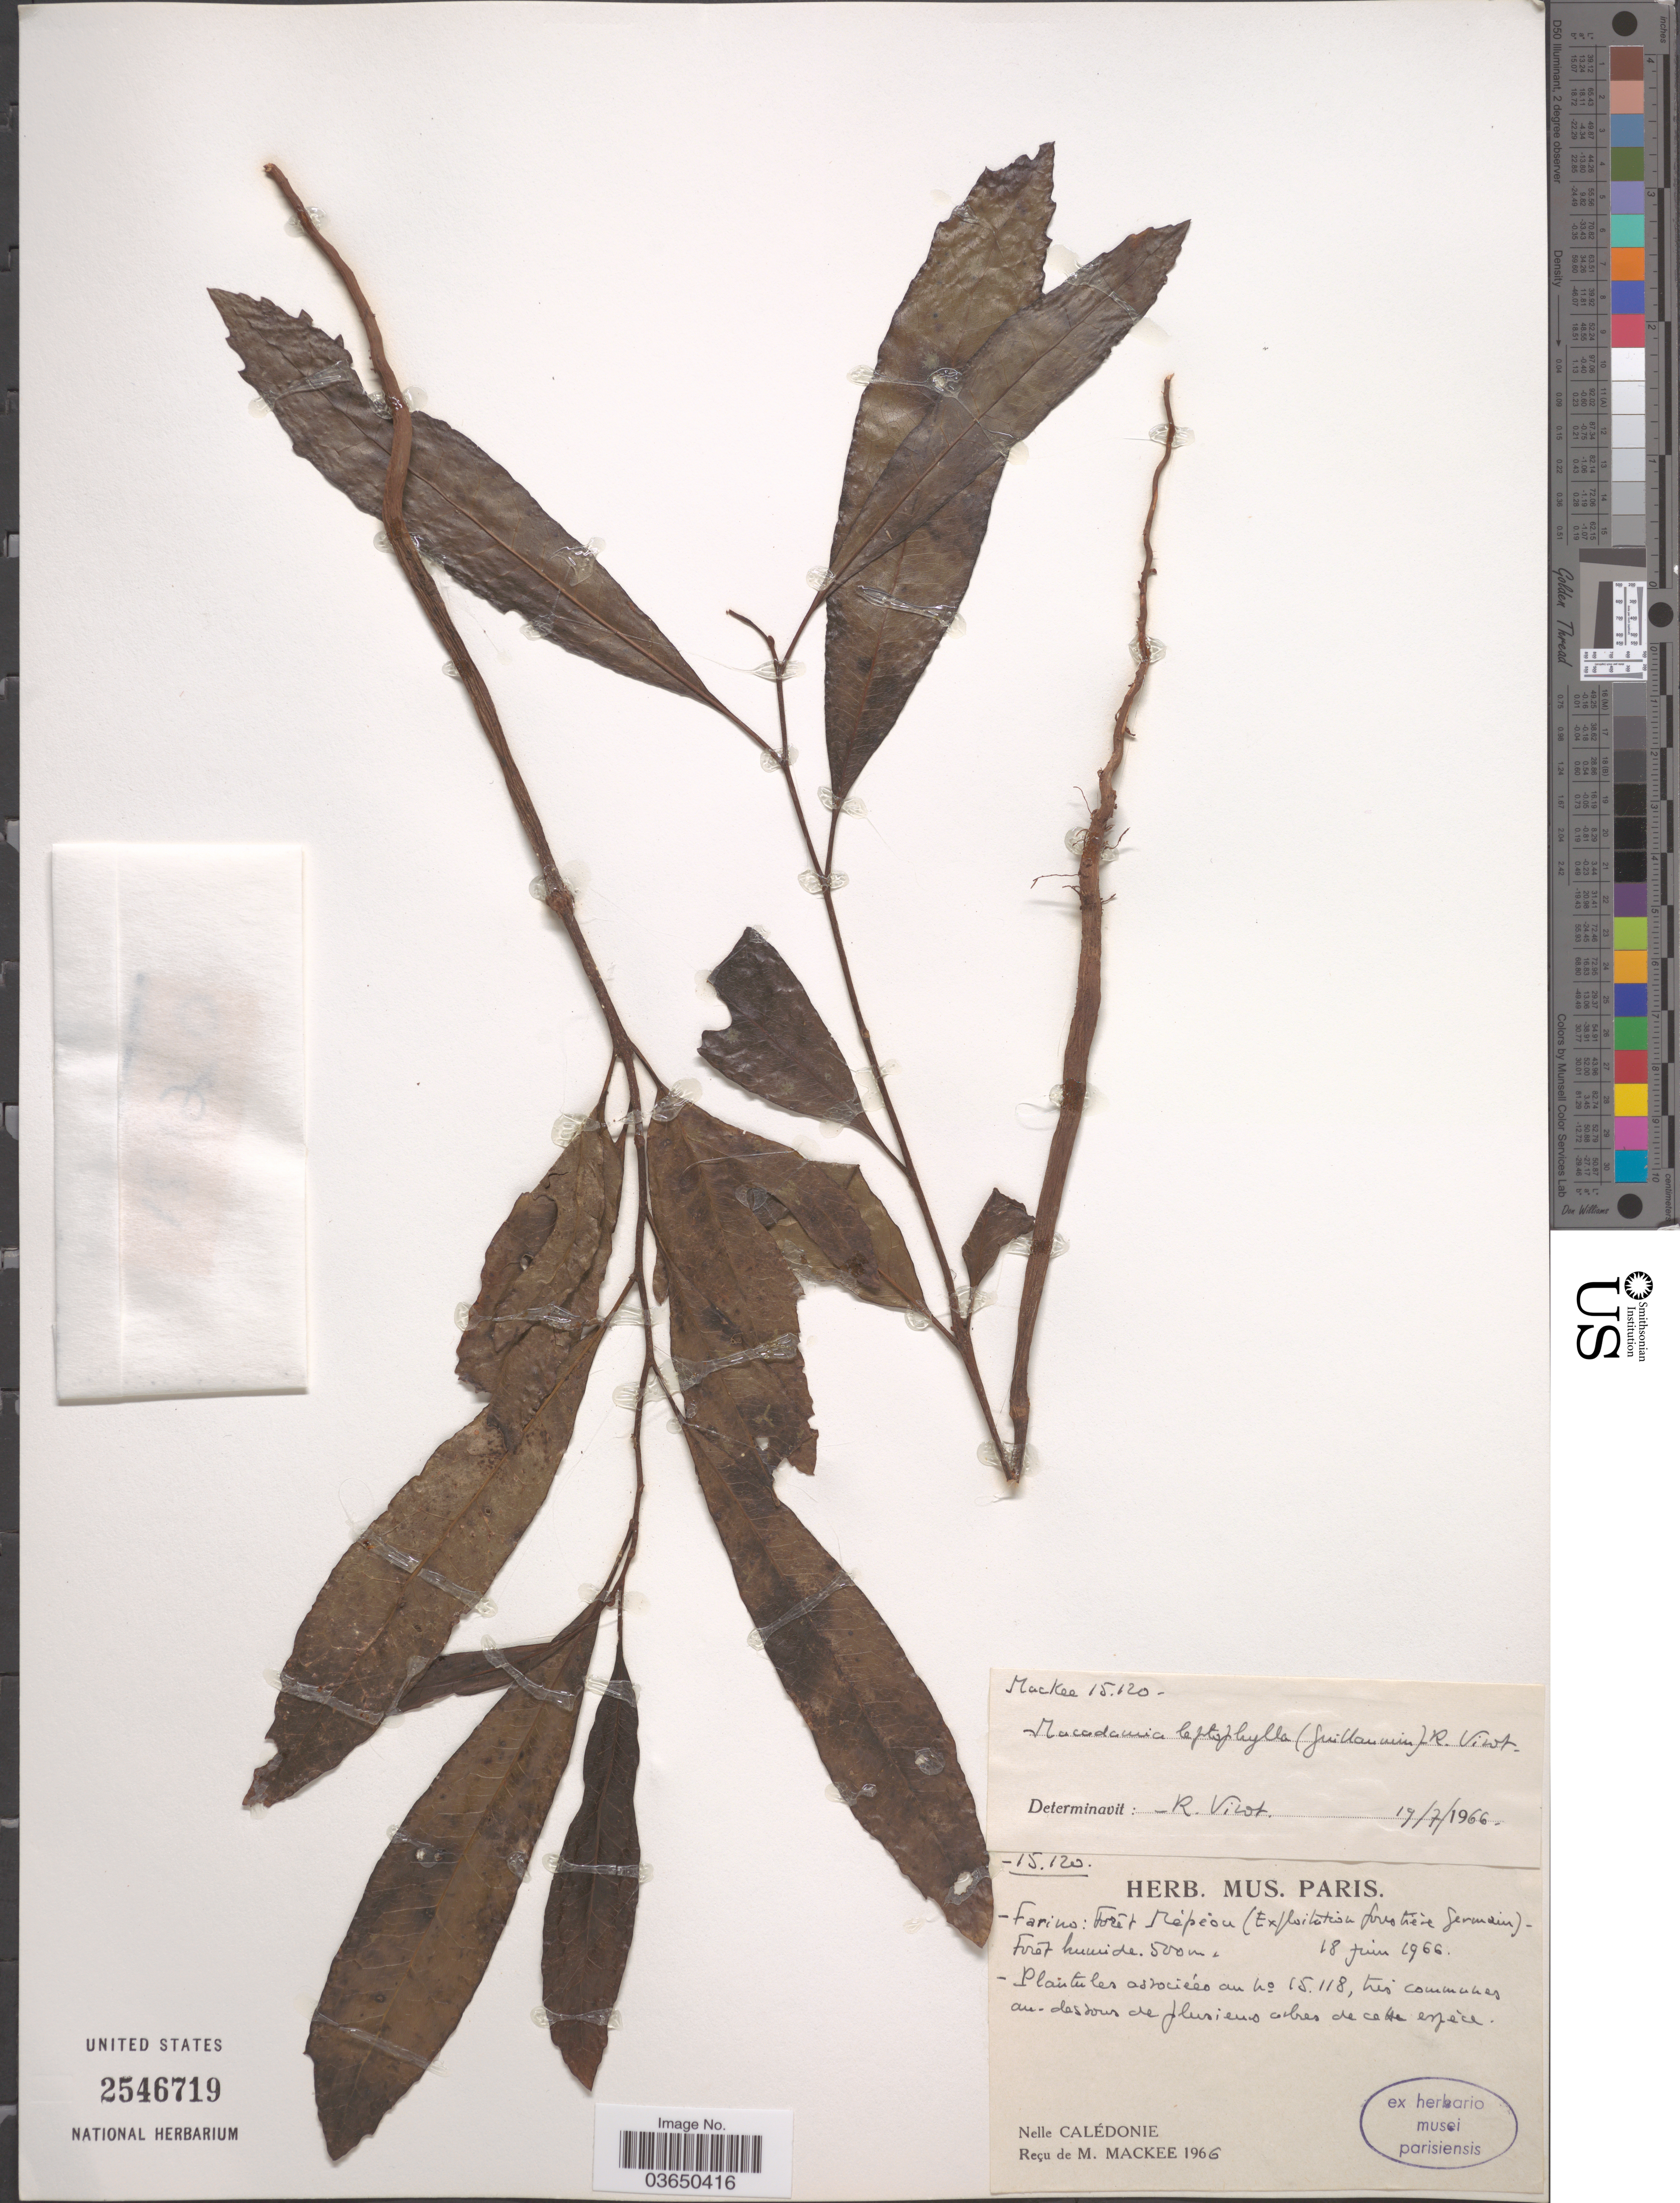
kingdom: Plantae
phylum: Tracheophyta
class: Magnoliopsida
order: Proteales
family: Proteaceae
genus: Macadamia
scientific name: Macadamia leptophylla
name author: (Guillaumin) R. Virot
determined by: Strong, Mark T., (BOT), Smithsonian Institution - National Museum of Natural History (UNITED STATES)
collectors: M. Mackee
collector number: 15120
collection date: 1966-06-18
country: New Caledonia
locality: Farino: Forêt Mépéou (Exploitation forestière Germain). Nelle Calédonie.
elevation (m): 500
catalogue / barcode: US 2546719